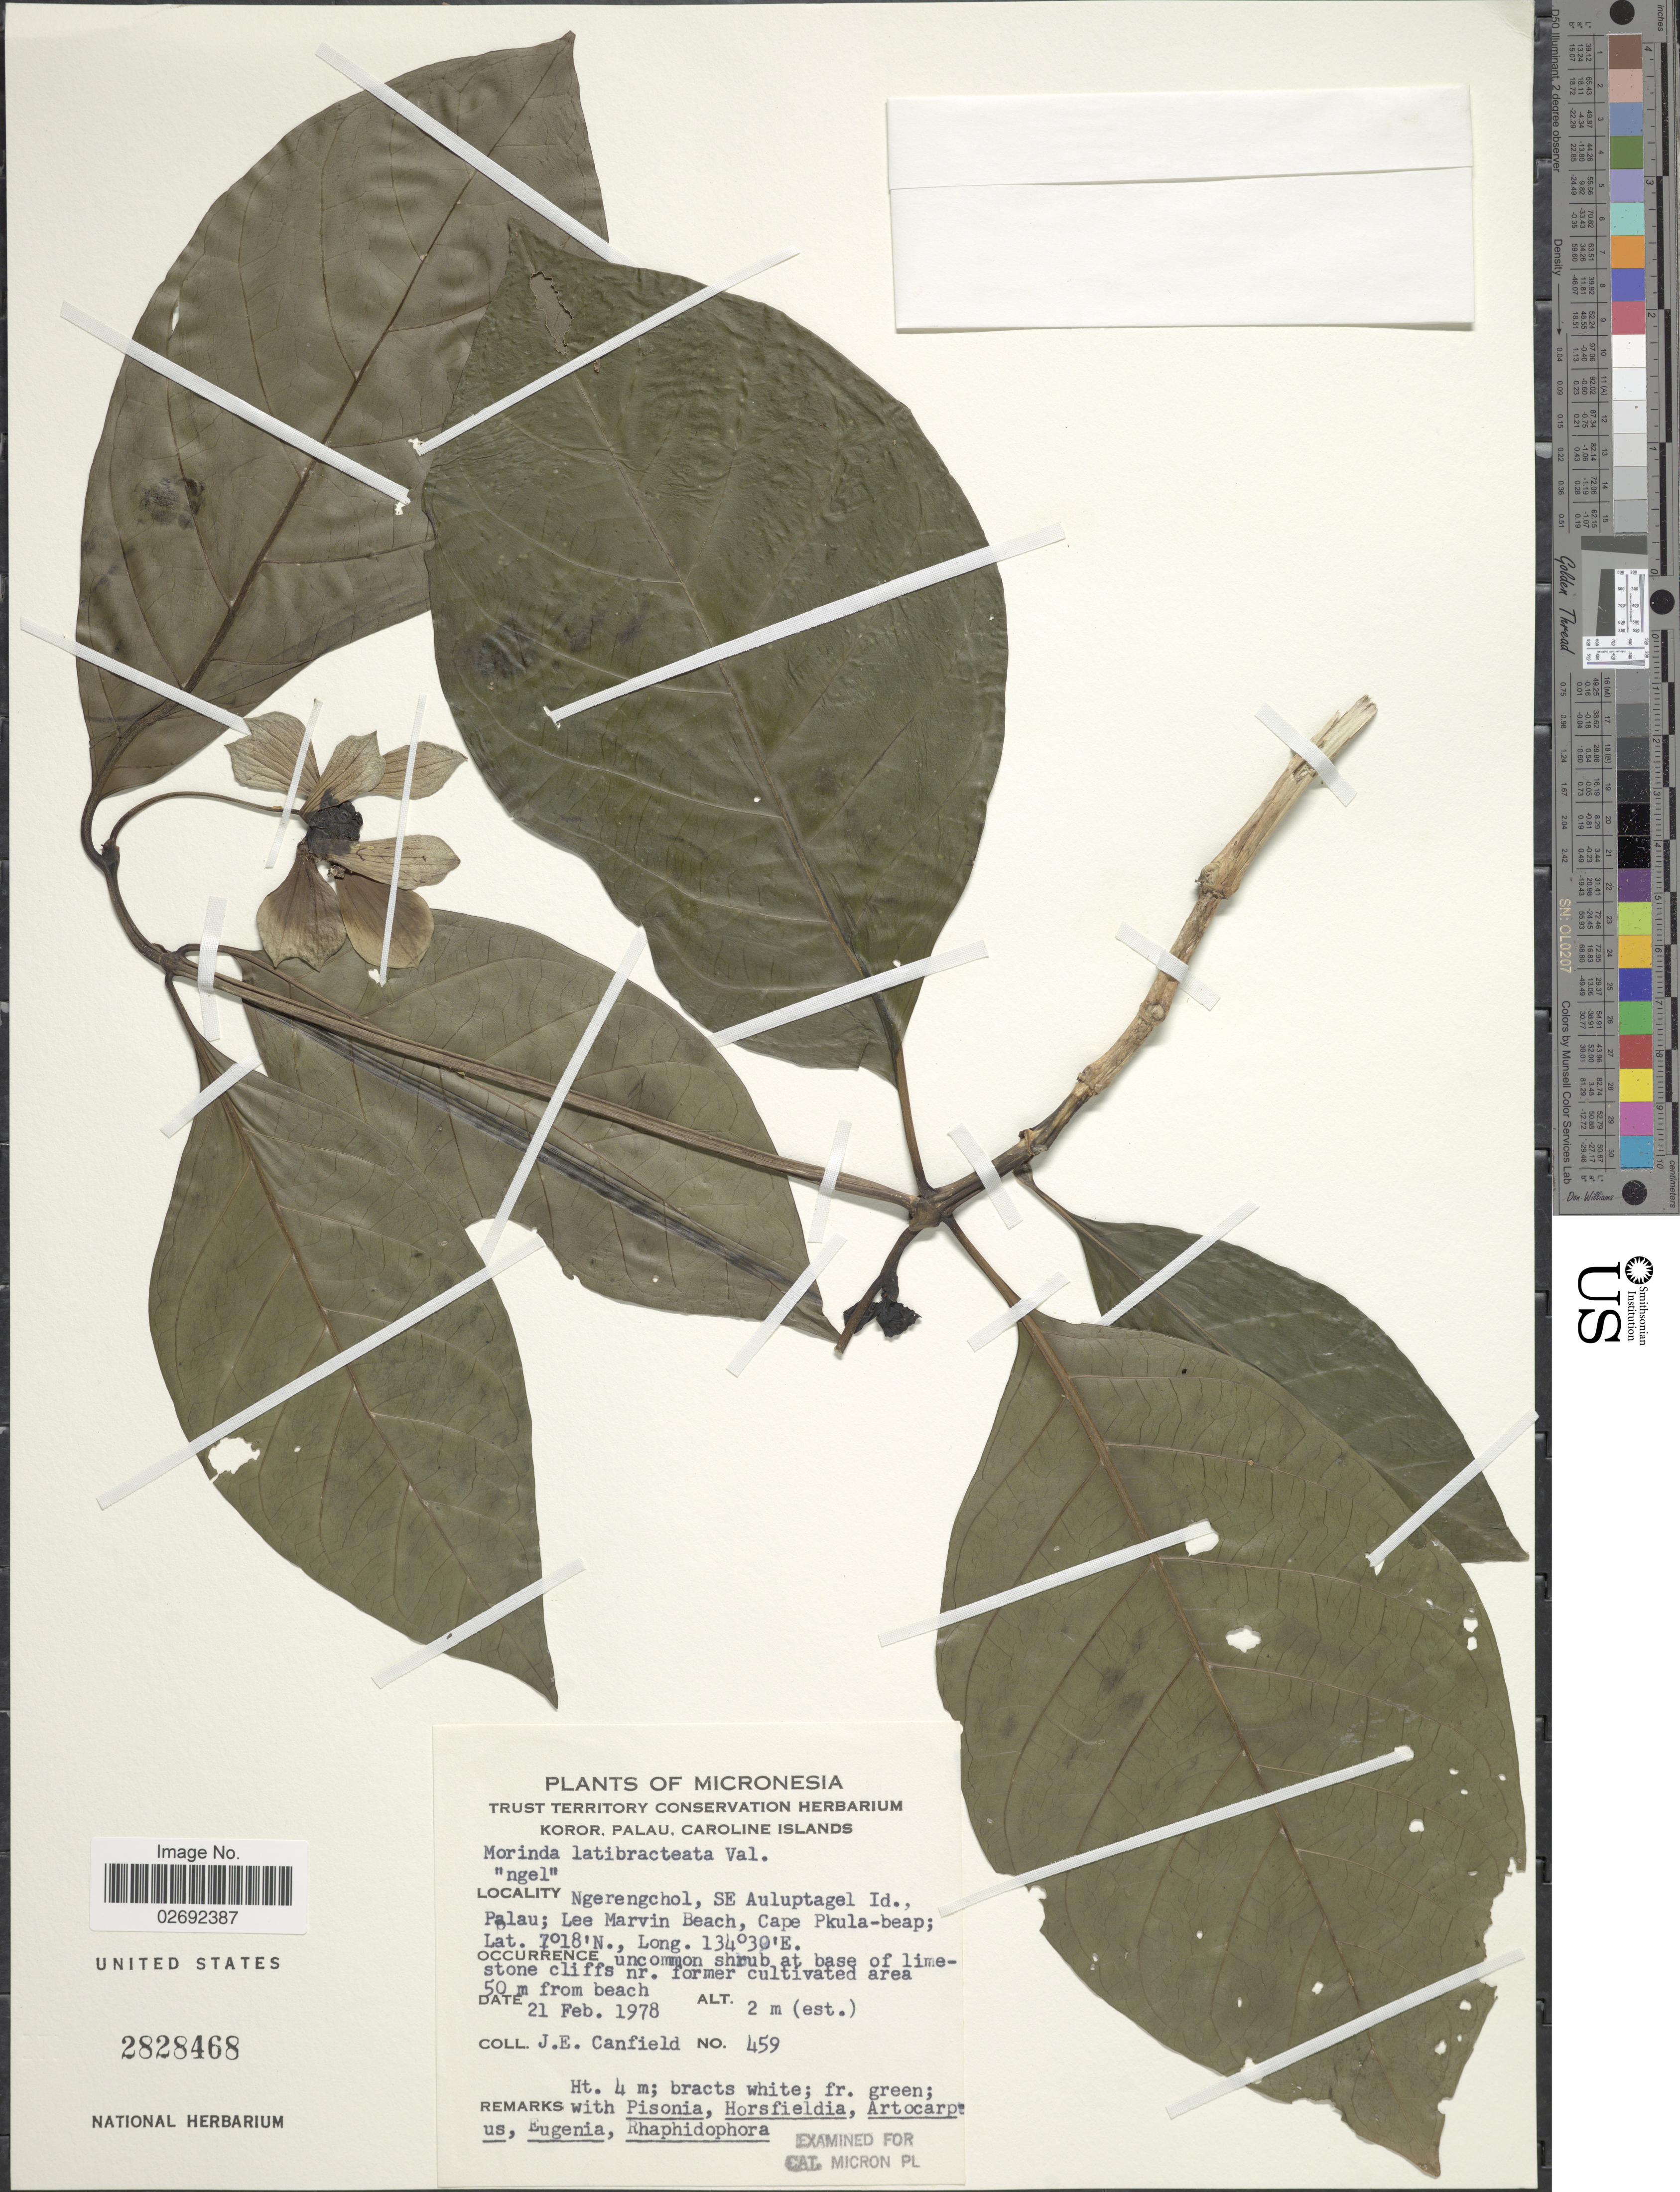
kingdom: Plantae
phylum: Tracheophyta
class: Magnoliopsida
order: Gentianales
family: Rubiaceae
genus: Morinda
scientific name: Morinda latibractea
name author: Valeton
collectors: J. E. Canfield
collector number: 459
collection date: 1978-02-21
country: Palau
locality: Micronesia. Ngerengchol, SE Auluptagel Id., Palau; Lee Marvin Beach, Cape Pkula- beap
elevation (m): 2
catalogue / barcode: US 2828468